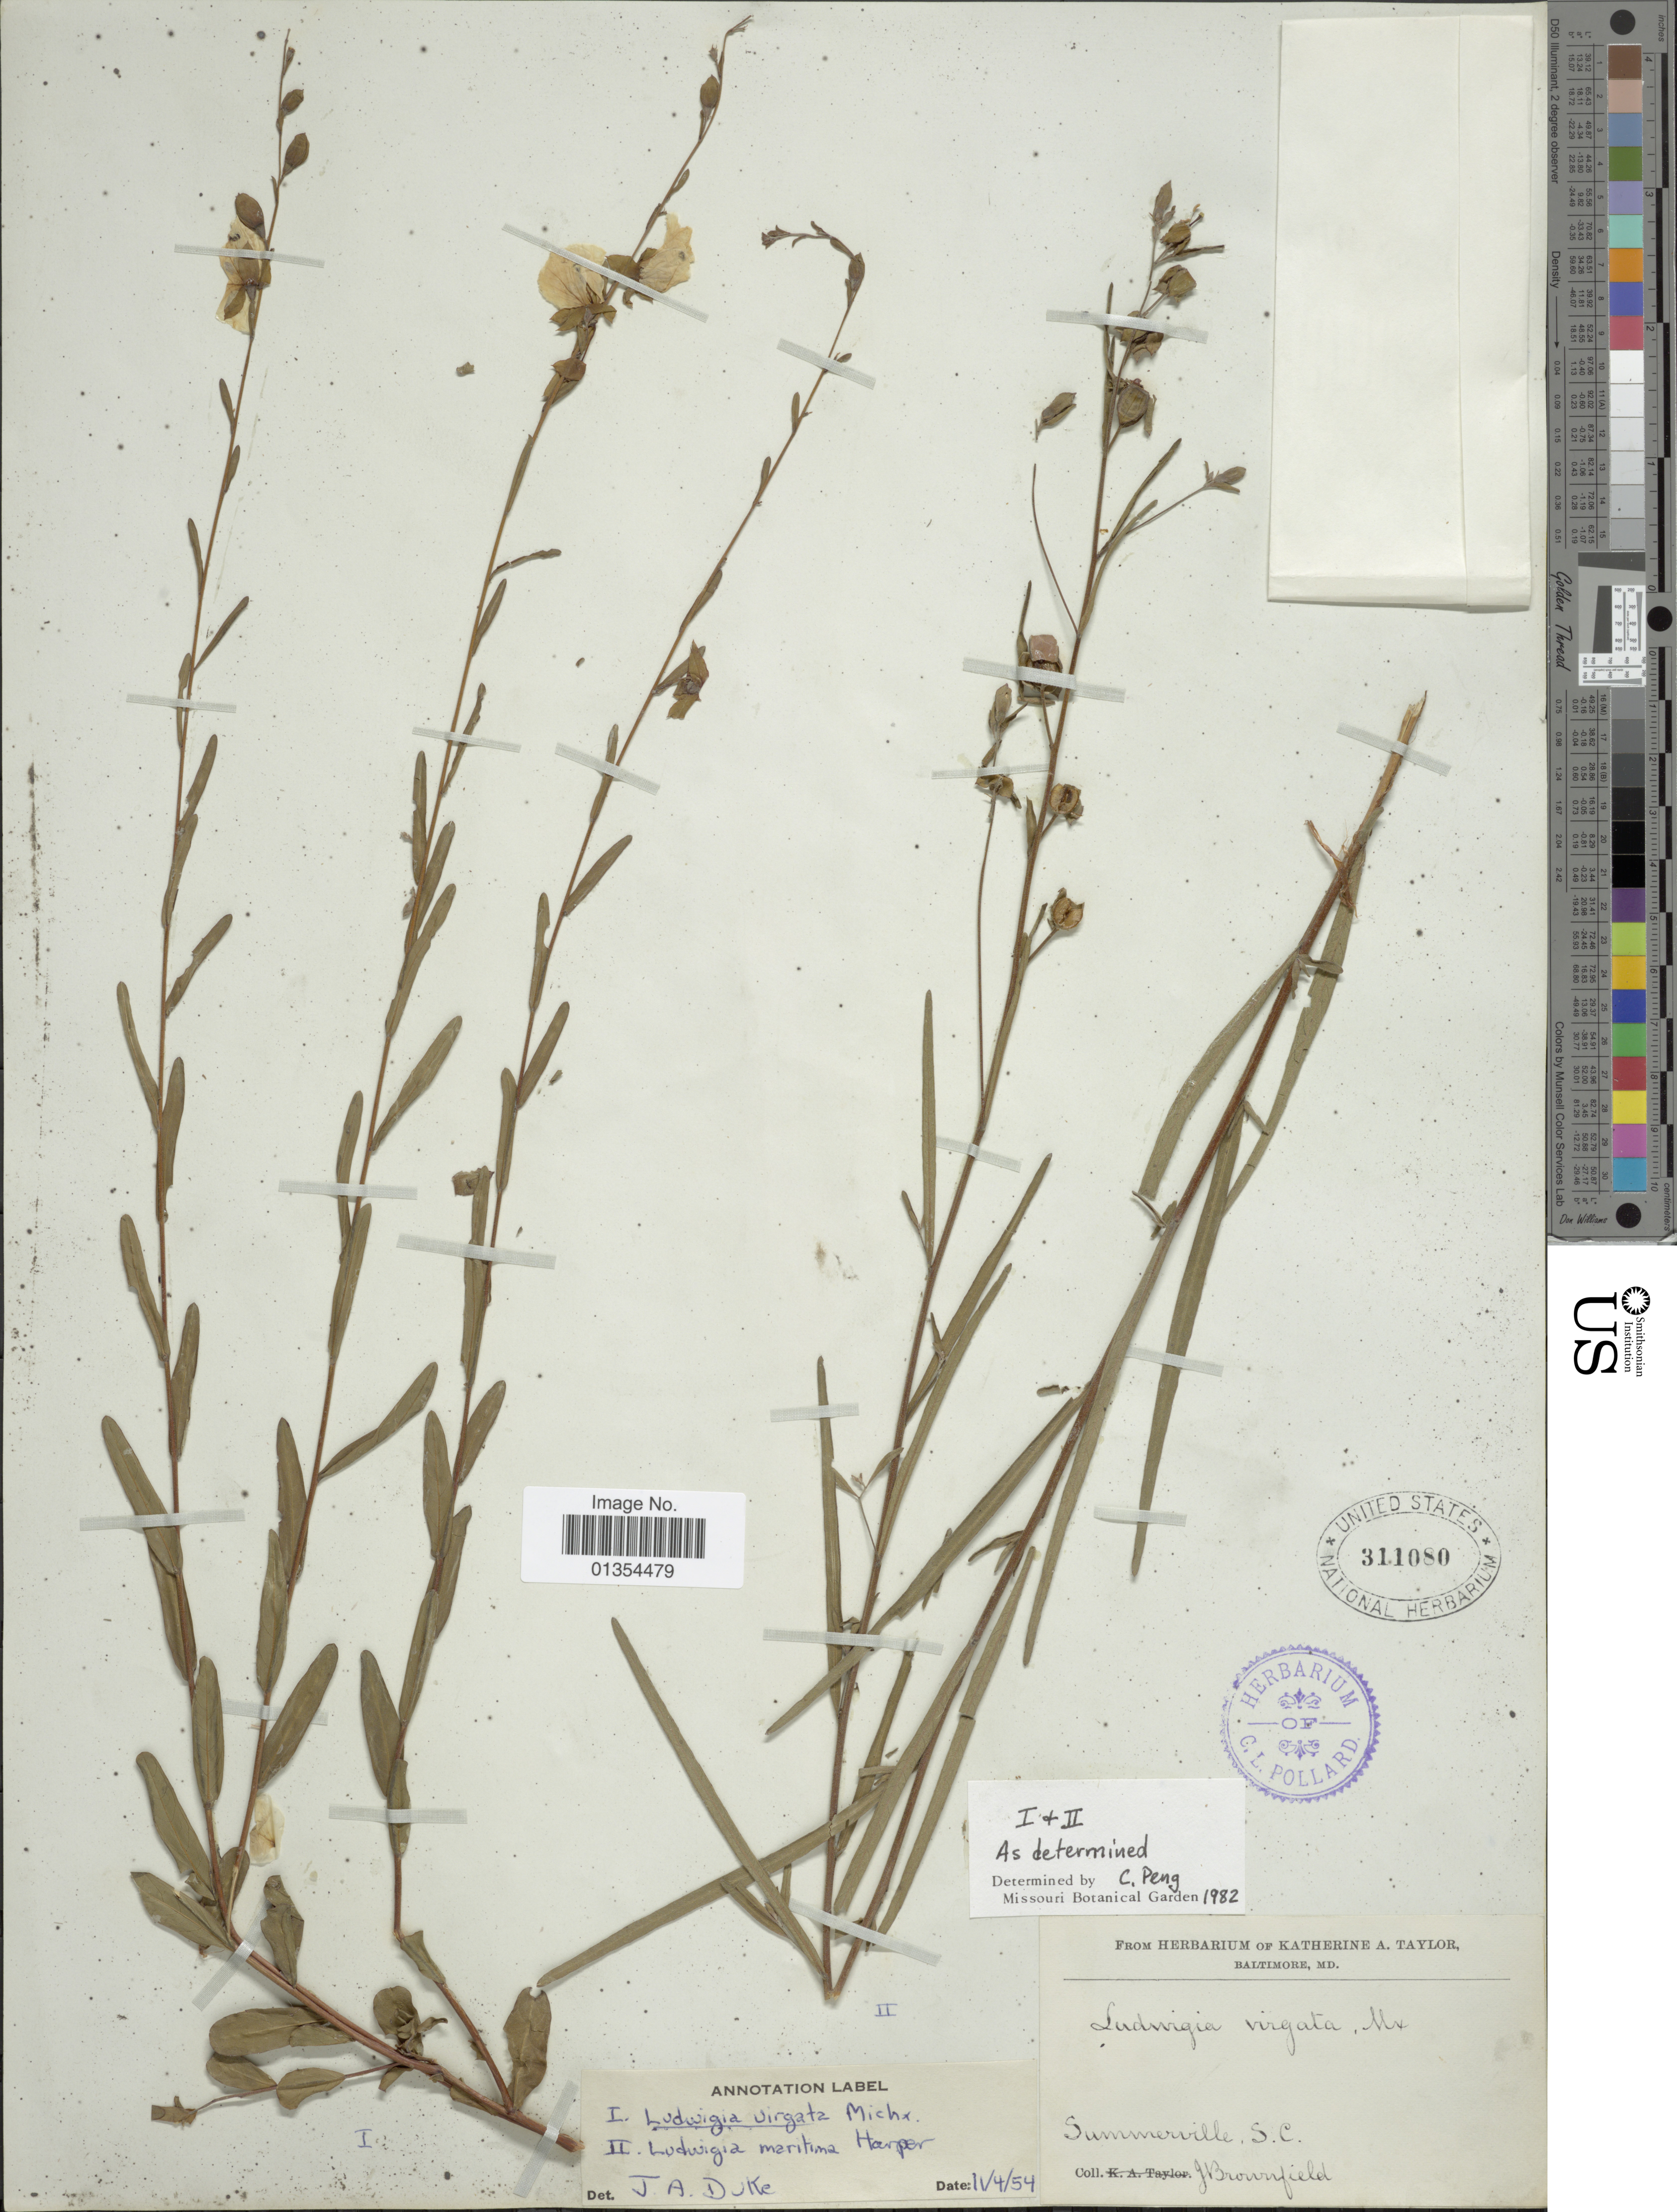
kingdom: Plantae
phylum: Tracheophyta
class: Magnoliopsida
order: Myrtales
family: Onagraceae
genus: Ludwigia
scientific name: Ludwigia maritima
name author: R.M. Harper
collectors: J. Brownfield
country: United States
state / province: South Carolina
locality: Summerville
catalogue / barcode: US 311080